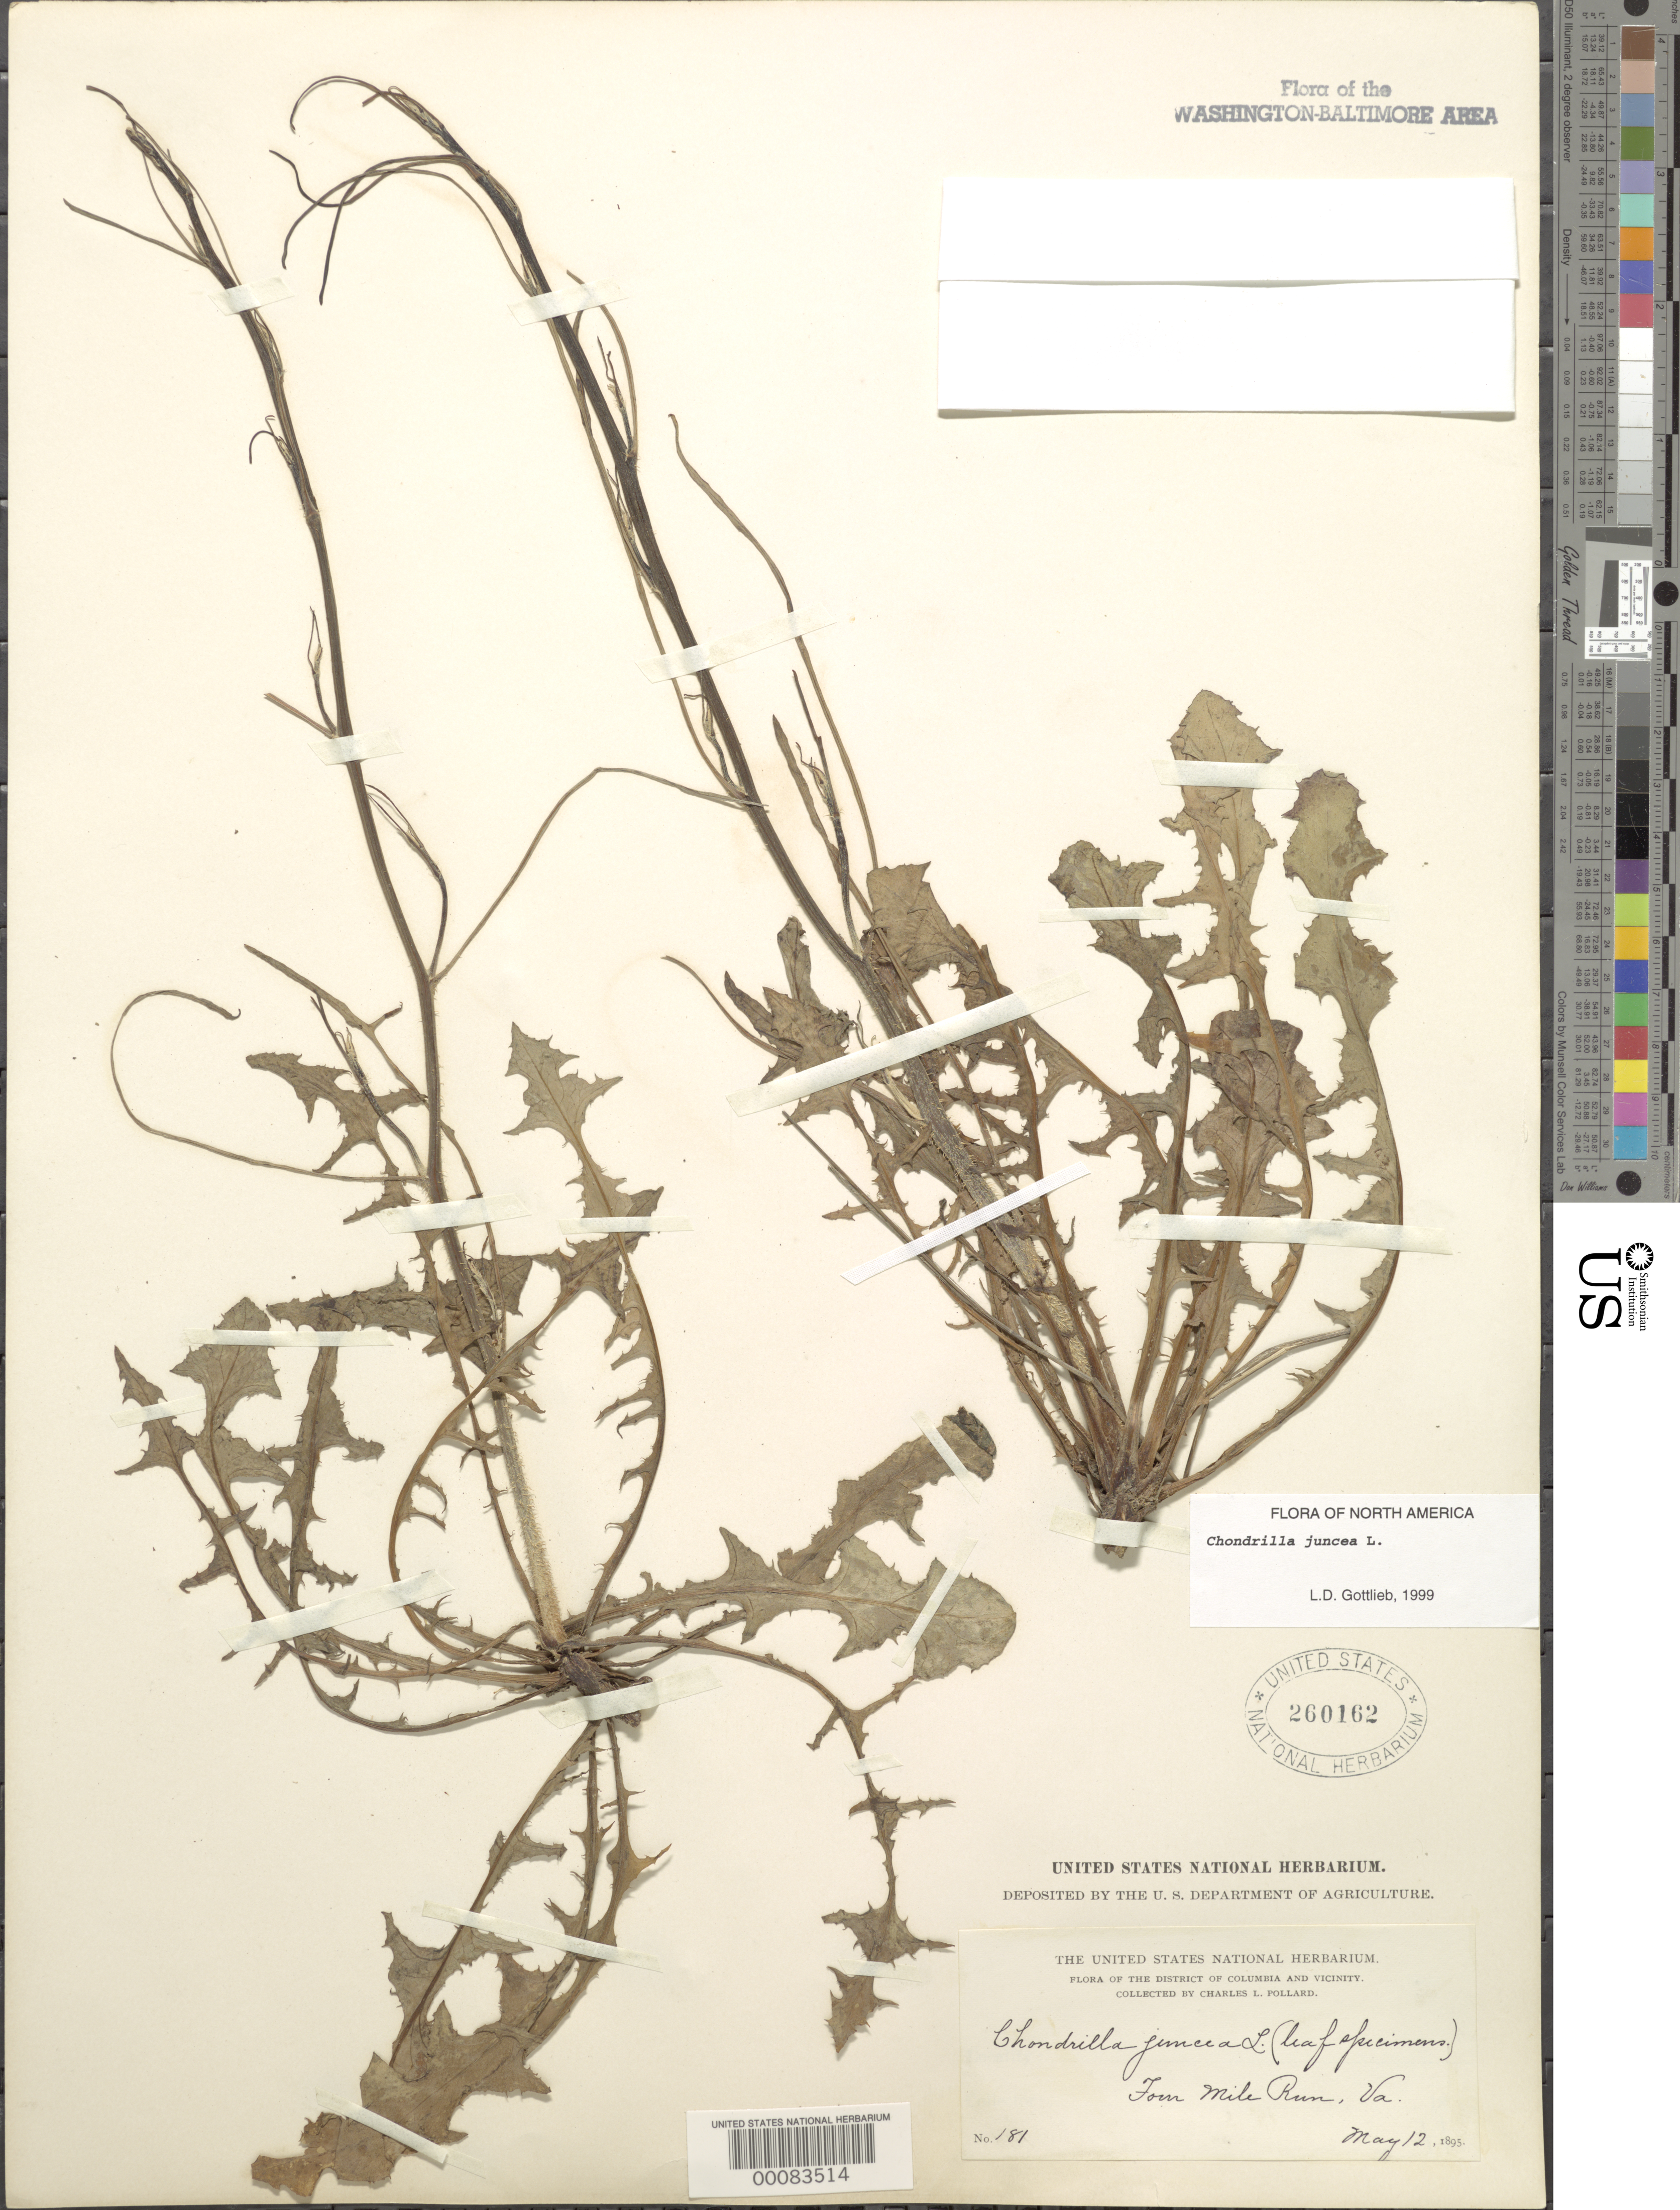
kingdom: Plantae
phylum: Tracheophyta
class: Magnoliopsida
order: Asterales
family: Asteraceae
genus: Chondrilla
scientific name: Chondrilla juncea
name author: L.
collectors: C. L. Pollard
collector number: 181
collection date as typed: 12 May 1895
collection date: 1895-05-12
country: United States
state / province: Virginia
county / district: Arlington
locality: Four Mile Run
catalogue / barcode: US 260162